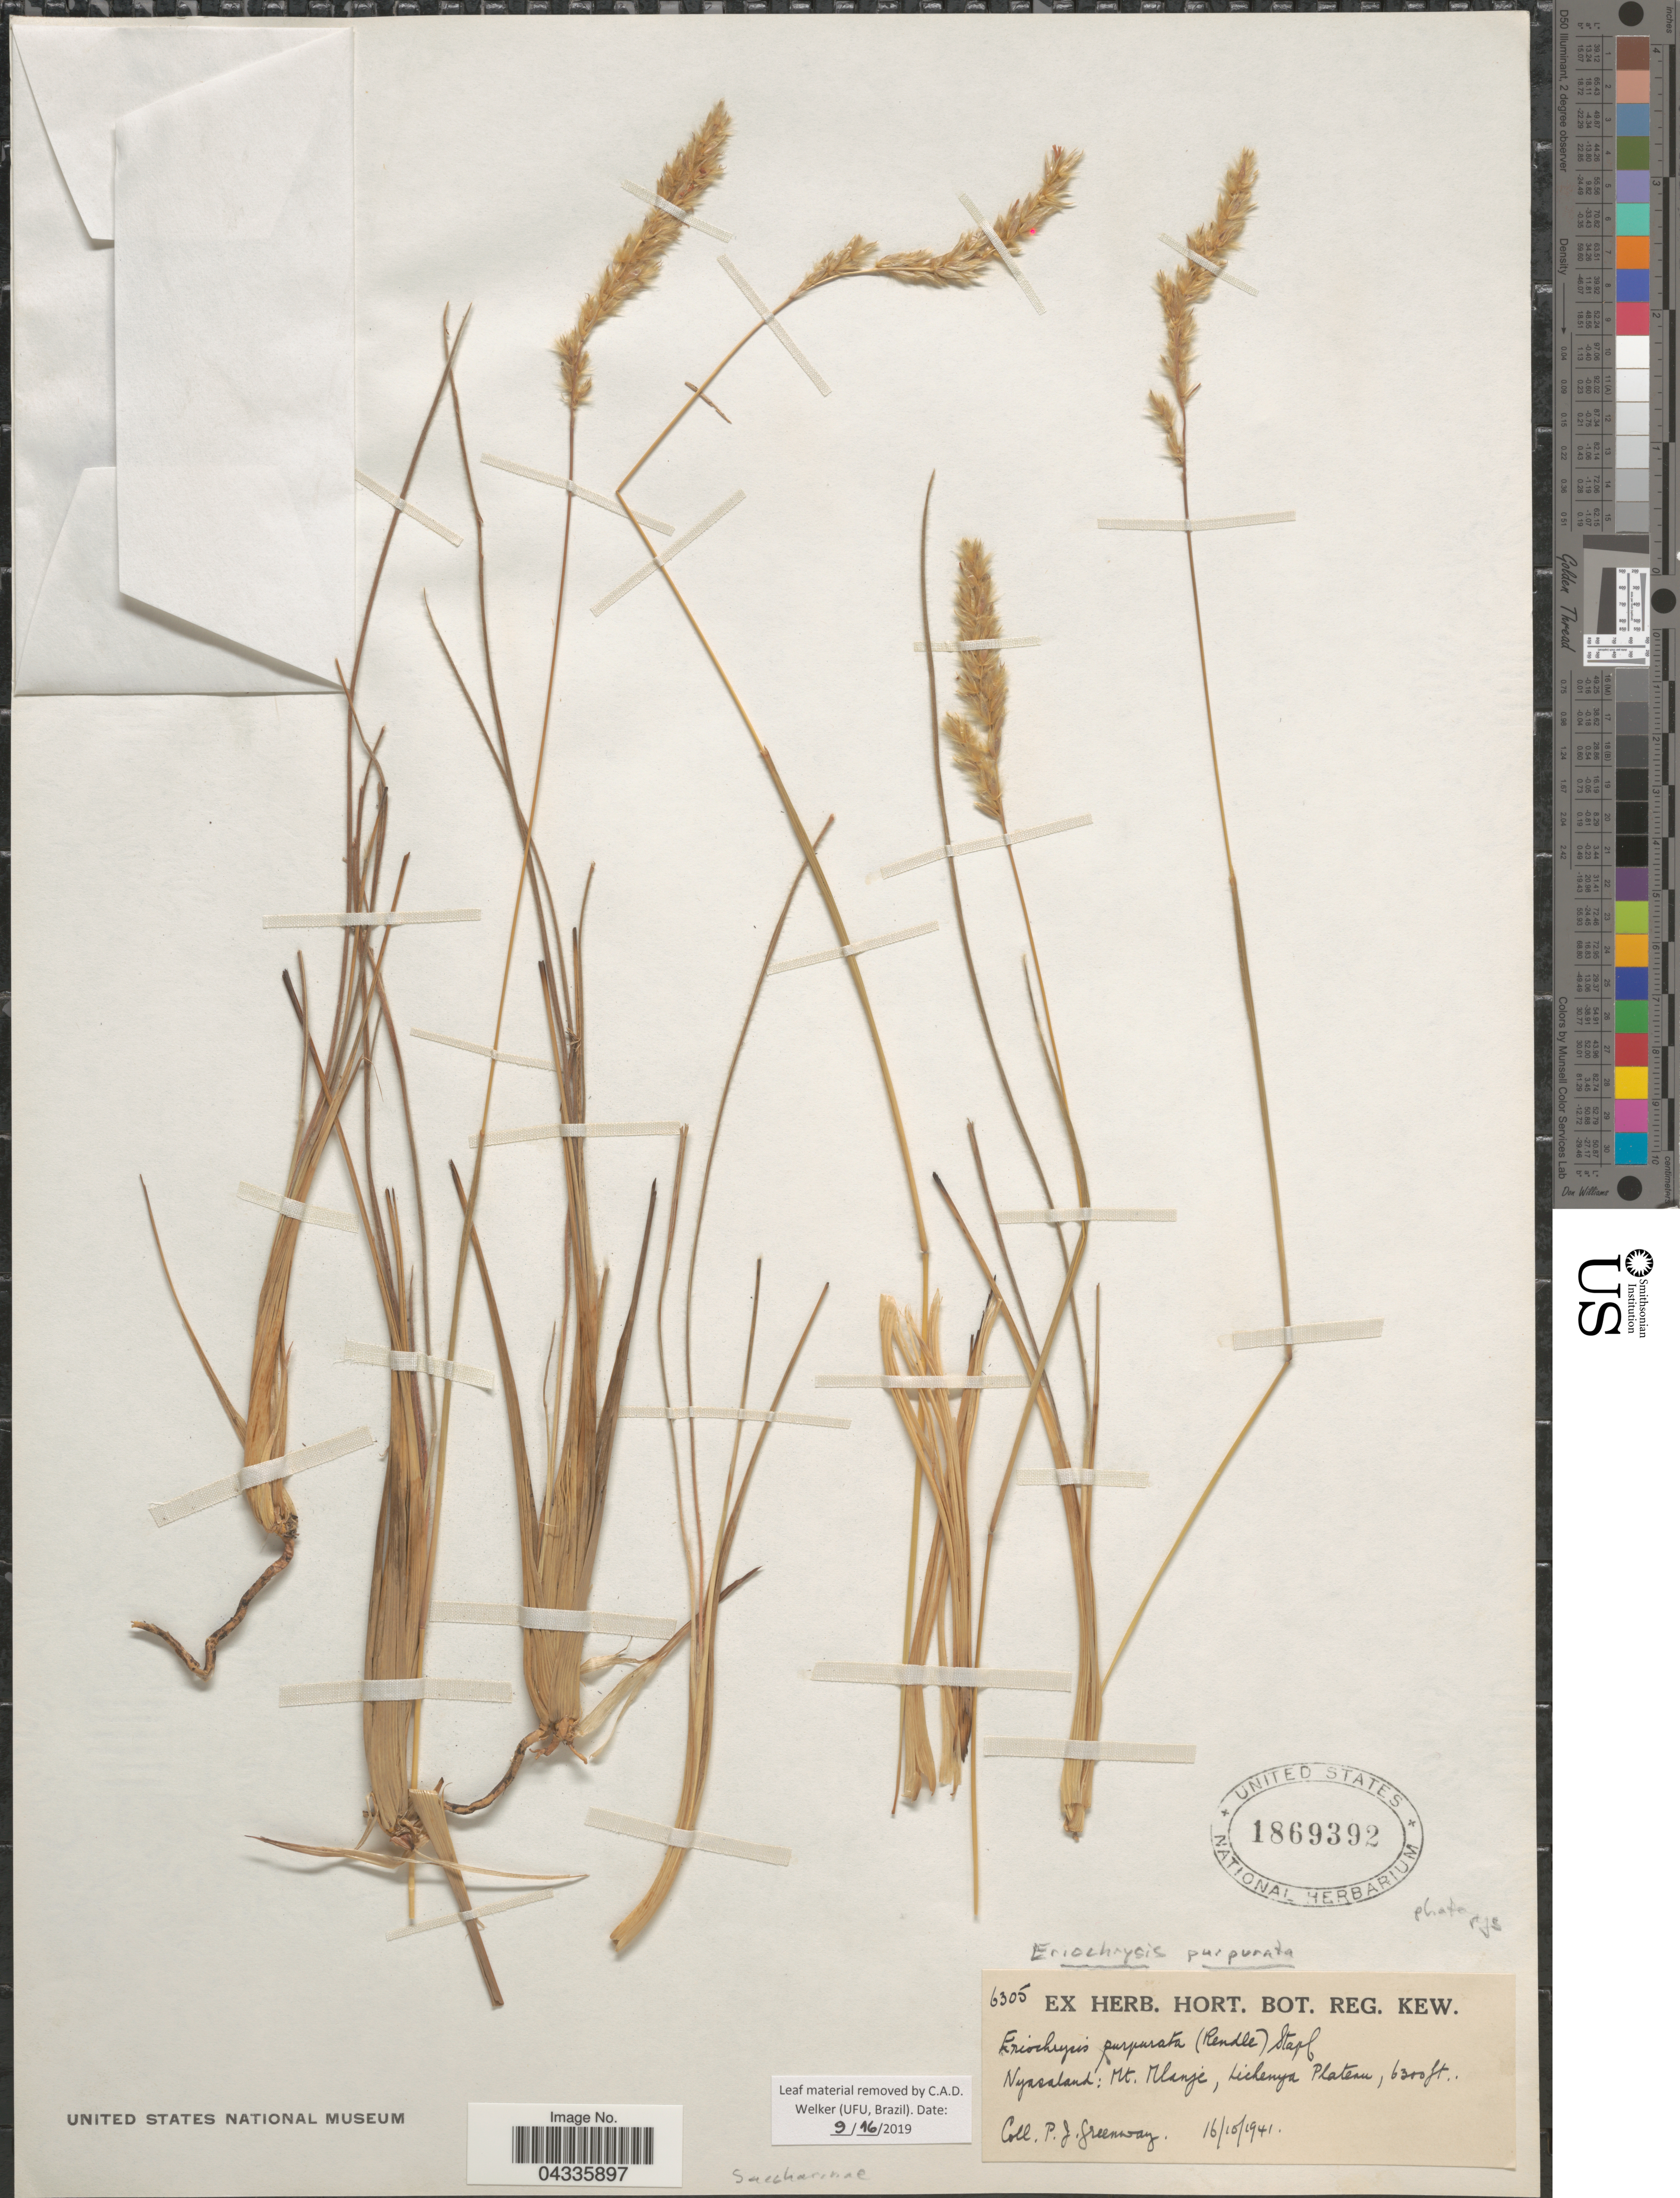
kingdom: Plantae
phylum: Tracheophyta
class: Liliopsida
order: Poales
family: Poaceae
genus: Eriochrysis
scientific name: Eriochrysis purpurata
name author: (Rendle) Stapf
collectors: P. J. Greenway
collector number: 6305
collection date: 1941-10-16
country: Malawi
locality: Nyasaland: Mt. Mlanje, Lichenya Plateau.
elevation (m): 1920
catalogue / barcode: US 1869392